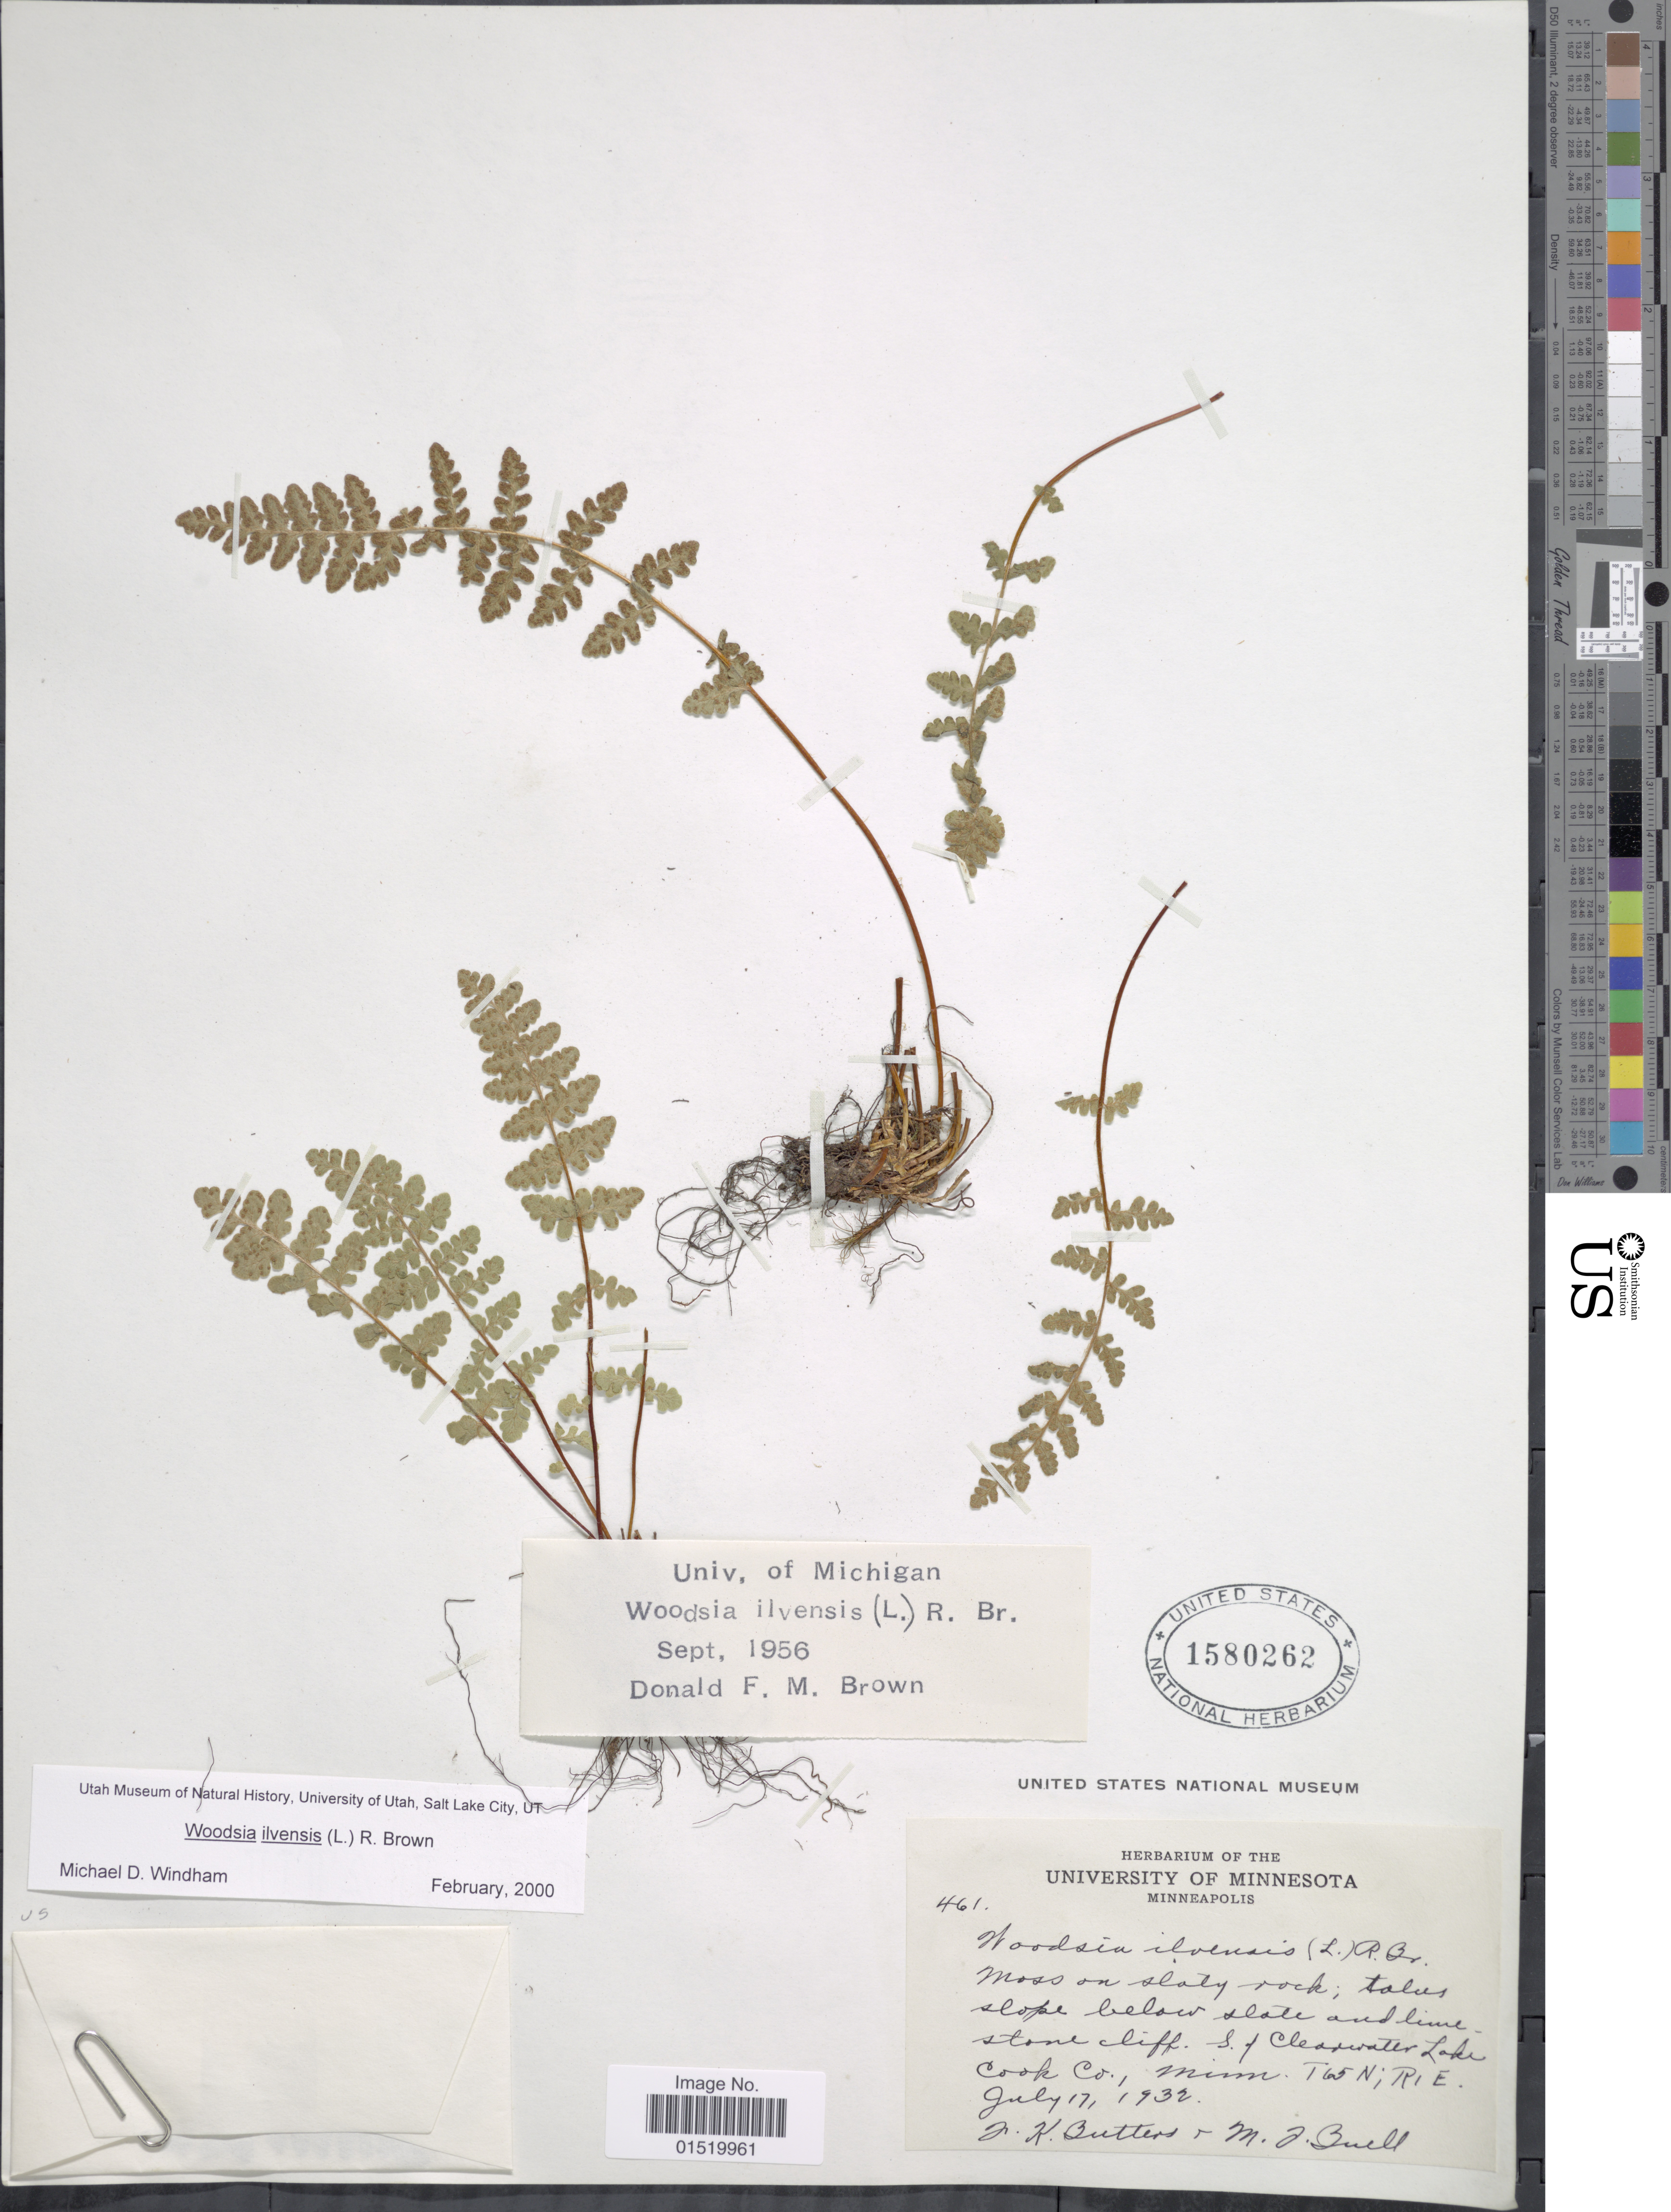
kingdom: Plantae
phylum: Tracheophyta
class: Polypodiopsida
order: Polypodiales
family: Woodsiaceae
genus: Woodsia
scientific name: Woodsia ilvensis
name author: (L.) R. Br.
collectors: J. Butters & M. Buell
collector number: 461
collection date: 1932-07-17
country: United States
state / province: Minnesota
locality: Talus slope below slate and limestone cliff S. of Clearwater Lake Cook Co, T65 N R1 E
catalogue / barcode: US 1580262